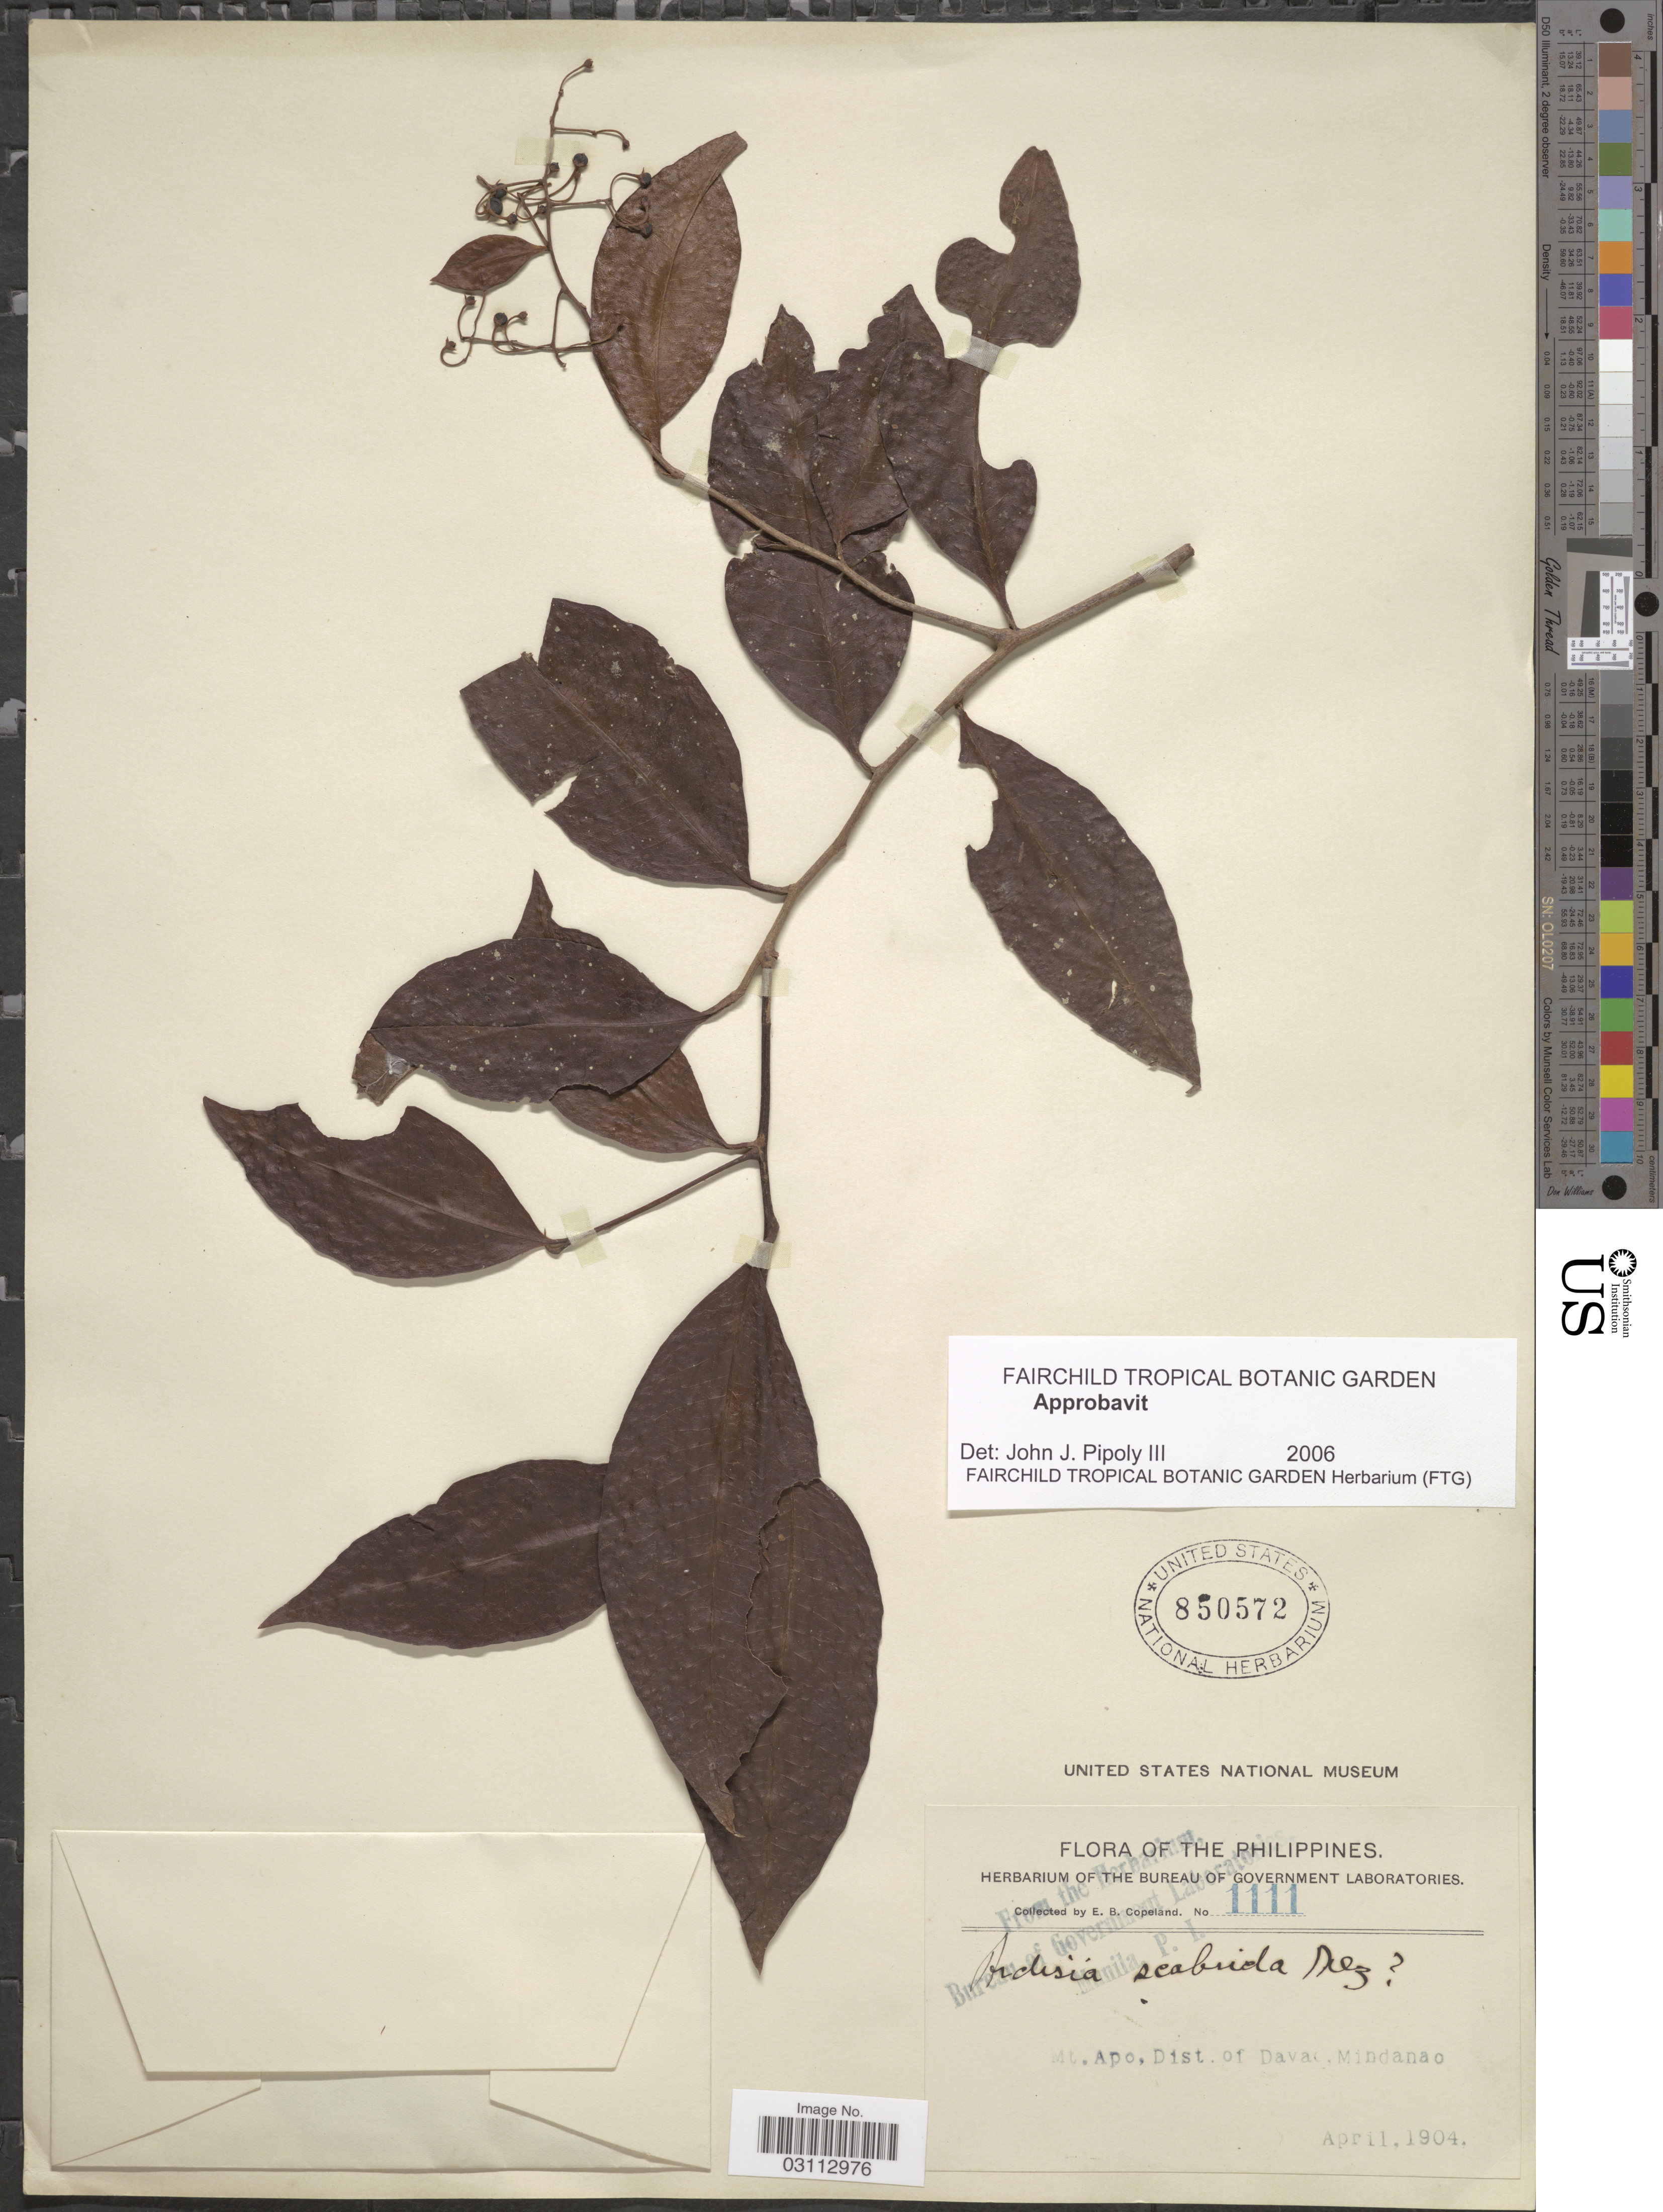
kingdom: Plantae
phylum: Tracheophyta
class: Magnoliopsida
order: Ericales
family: Primulaceae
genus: Ardisia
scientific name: Ardisia scabrida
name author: Mez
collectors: E. B. Copeland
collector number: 1111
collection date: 1904-04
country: Philippines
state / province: Davao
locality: Mt. Apo, Dist. of Davao, Mindanao.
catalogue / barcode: US 850572